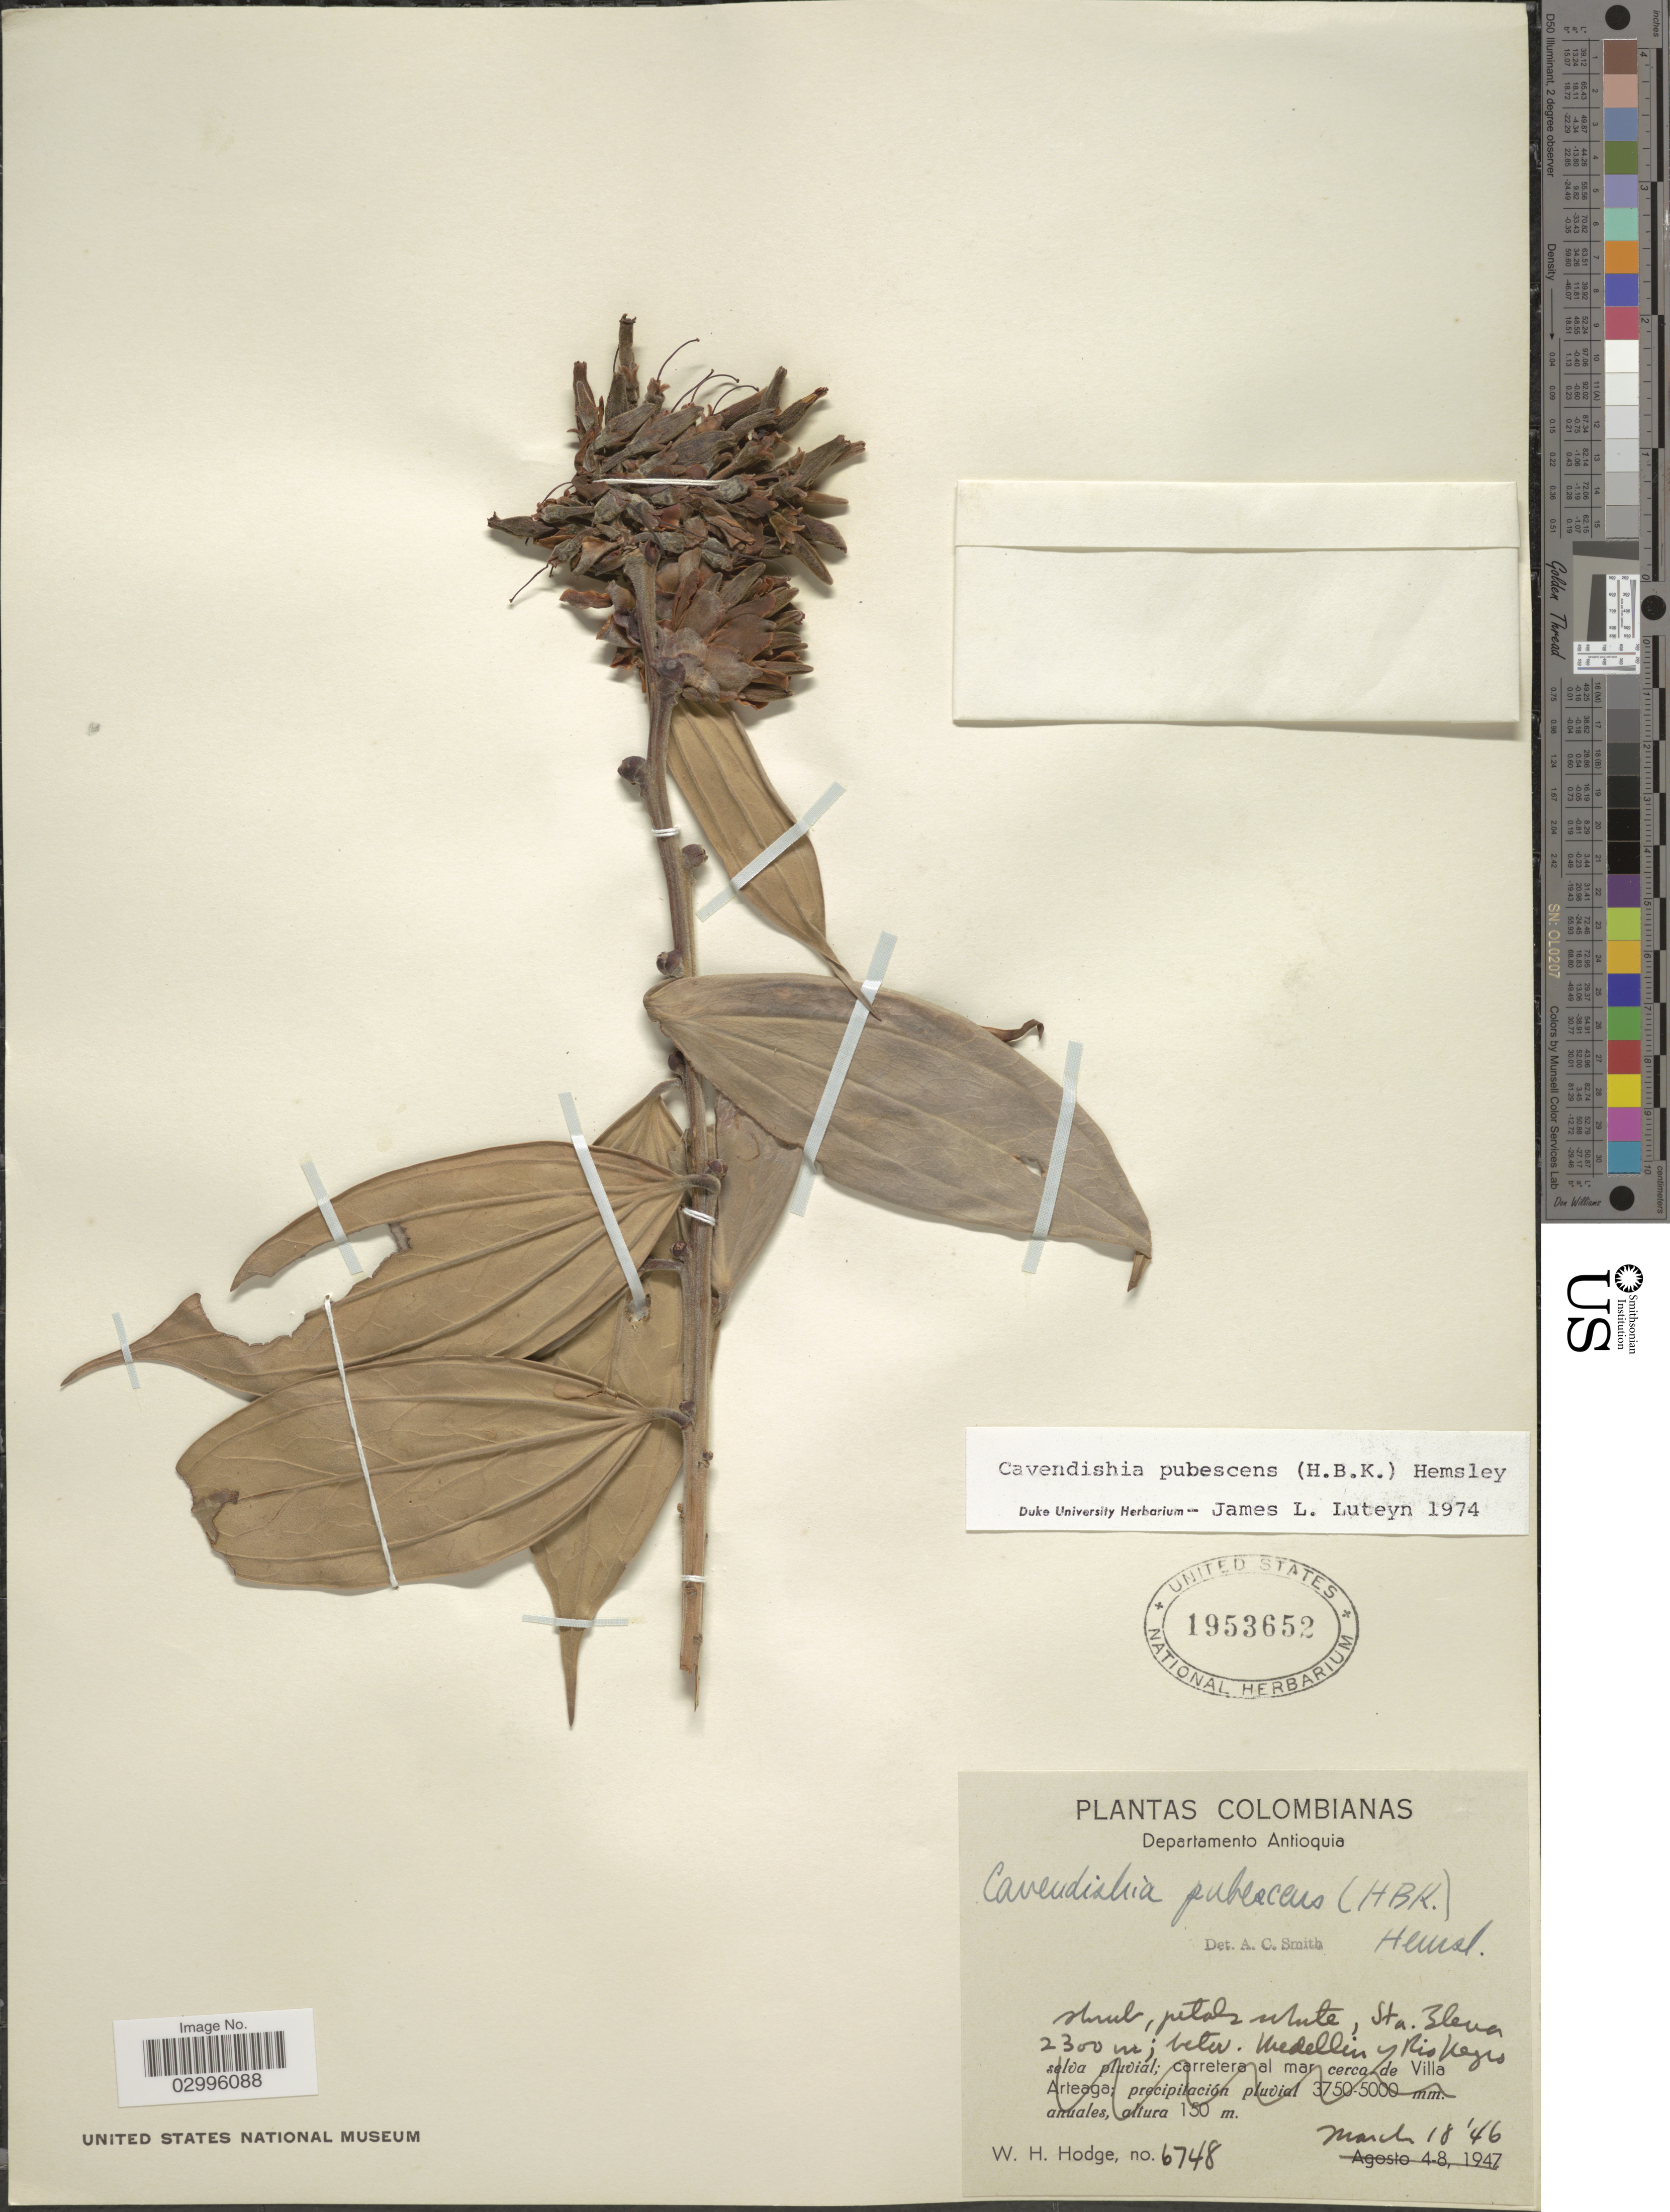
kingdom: Plantae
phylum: Tracheophyta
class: Magnoliopsida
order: Ericales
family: Ericaceae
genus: Cavendishia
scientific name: Cavendishia pubescens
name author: (Kunth) Hemsl.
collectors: W. Hodge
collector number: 6748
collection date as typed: Transcribed d/m/y: 18/3/46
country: Colombia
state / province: Antioquia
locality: Departamento de Antioquia. Sta. Elena; betw. Medellin y Rio Negro.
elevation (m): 2300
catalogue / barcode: US 1953652